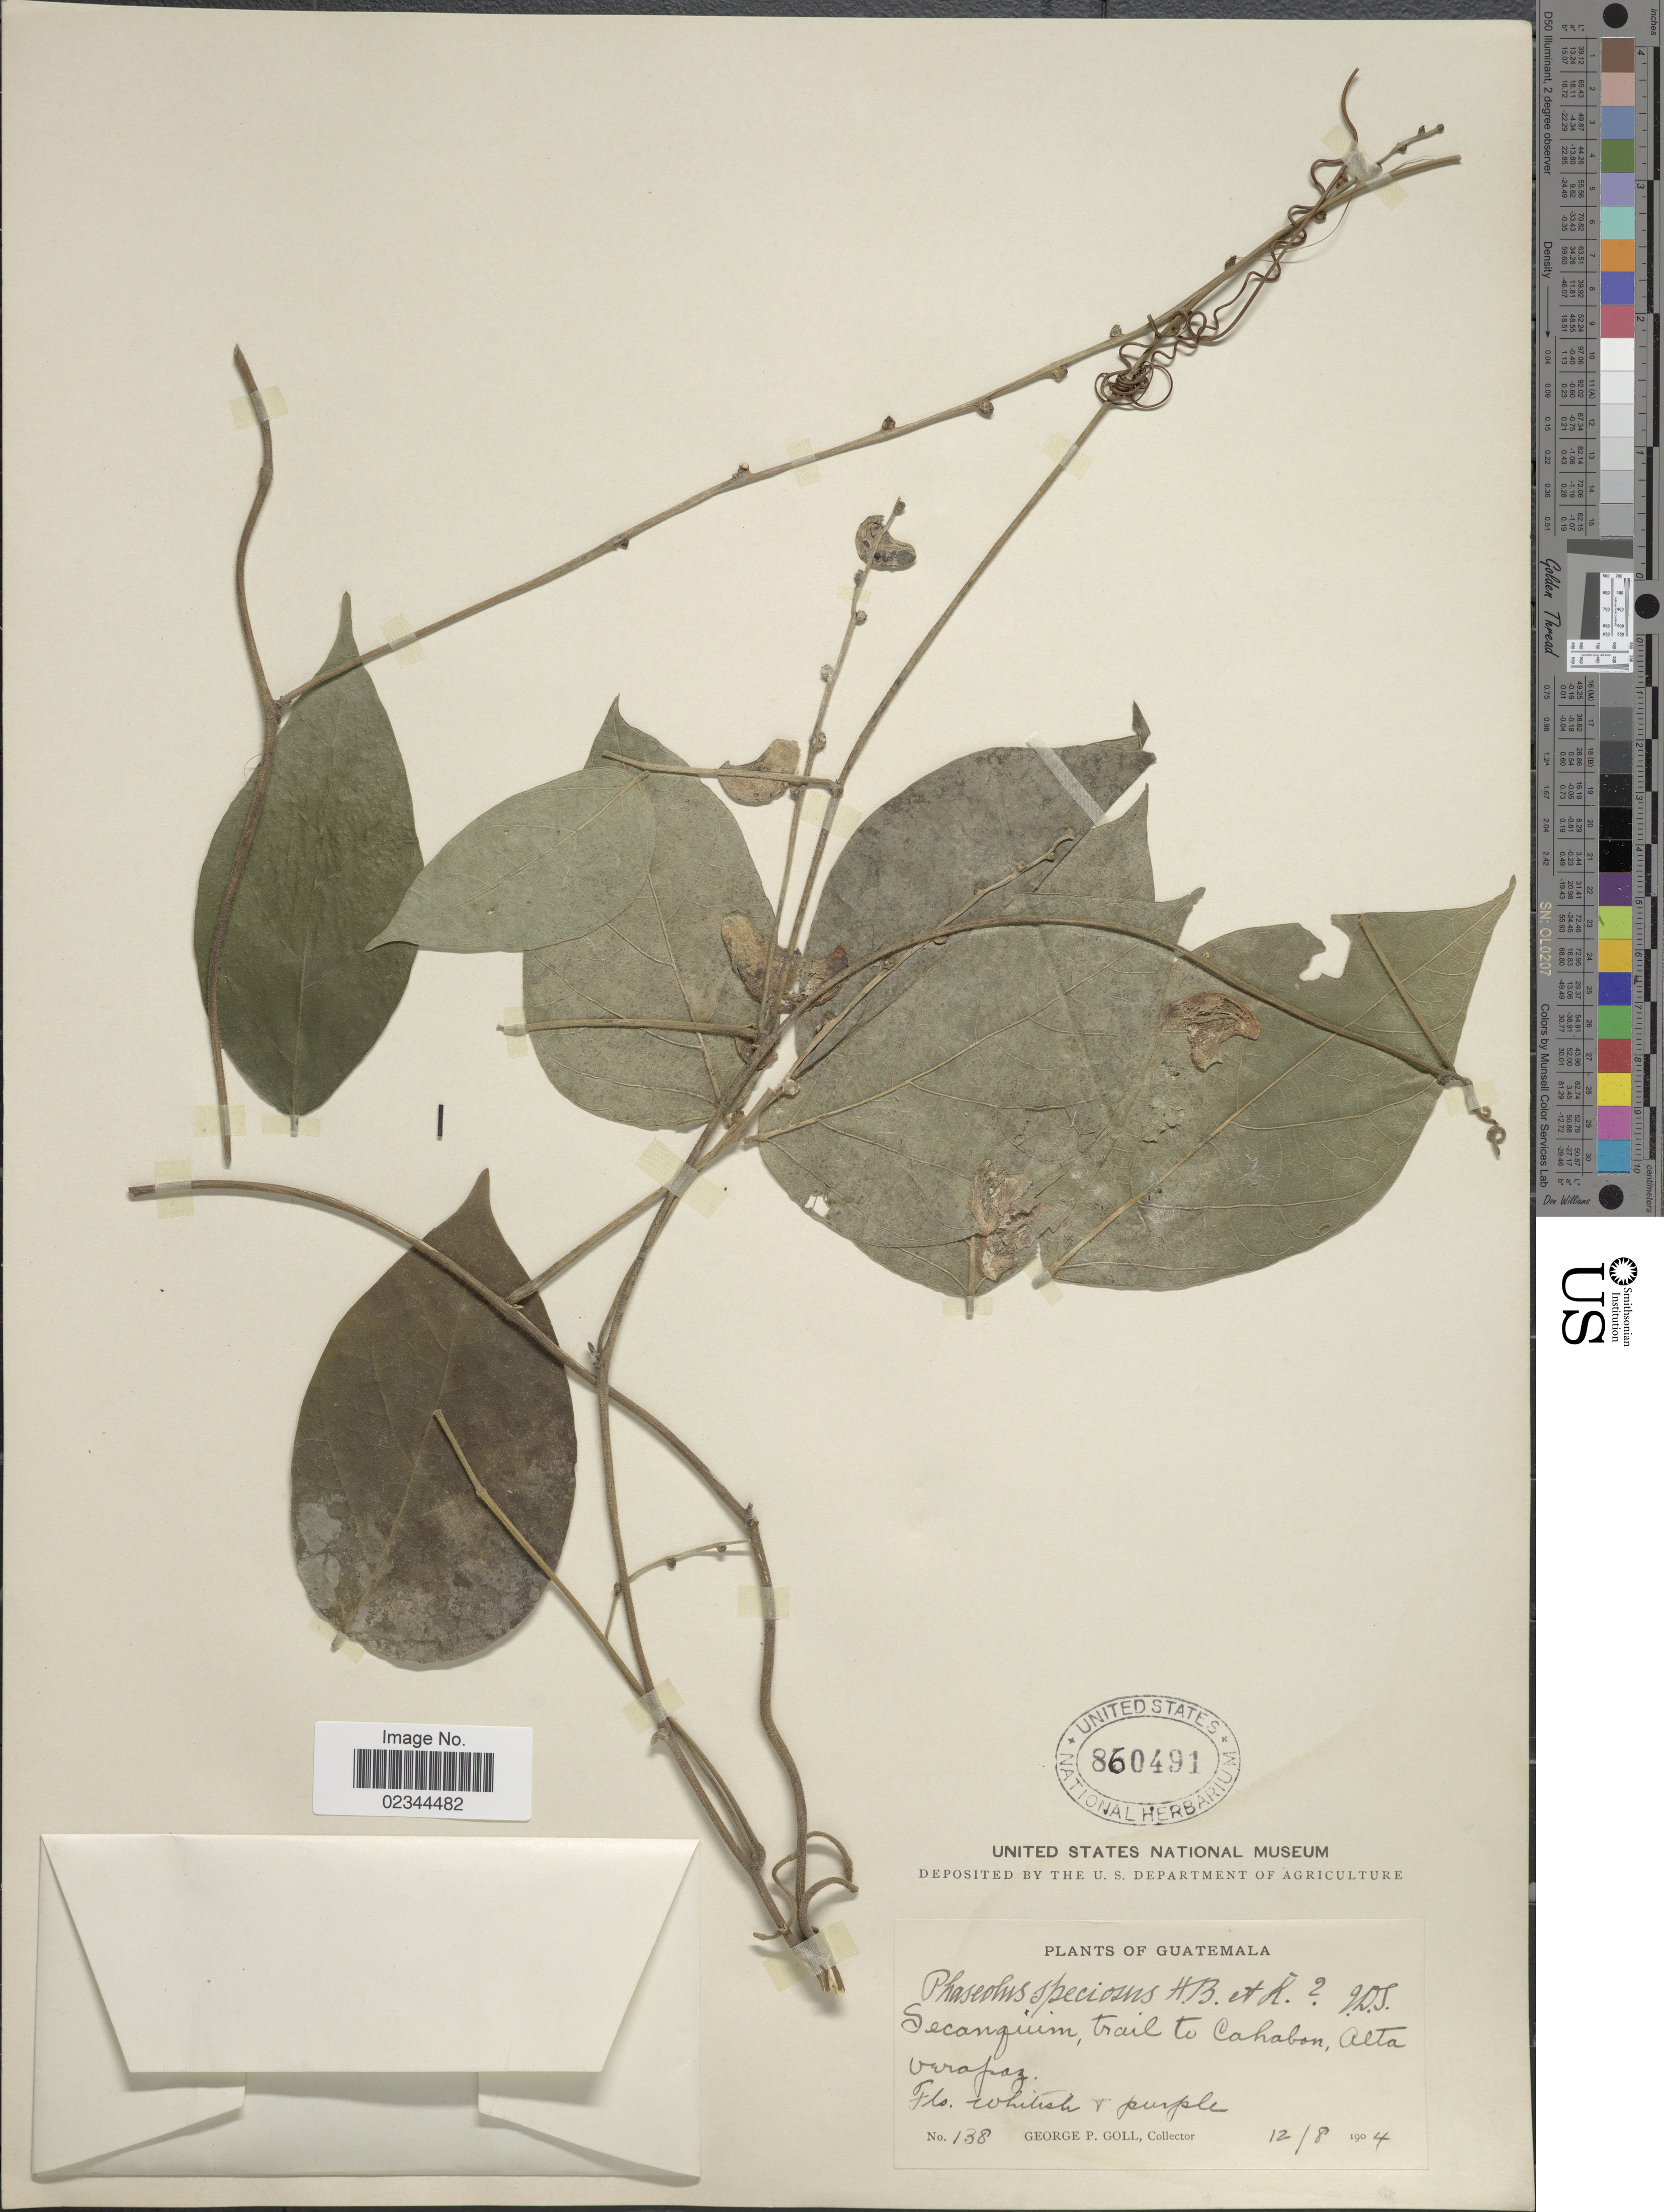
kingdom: Plantae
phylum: Tracheophyta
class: Magnoliopsida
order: Fabales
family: Fabaceae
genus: Canavalia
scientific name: Canavalia villosa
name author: Benth.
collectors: G. P. Goll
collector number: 138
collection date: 1904-08-12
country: Guatemala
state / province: Alta Verapaz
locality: Secanquim, trail to Cahabon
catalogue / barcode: US 860491